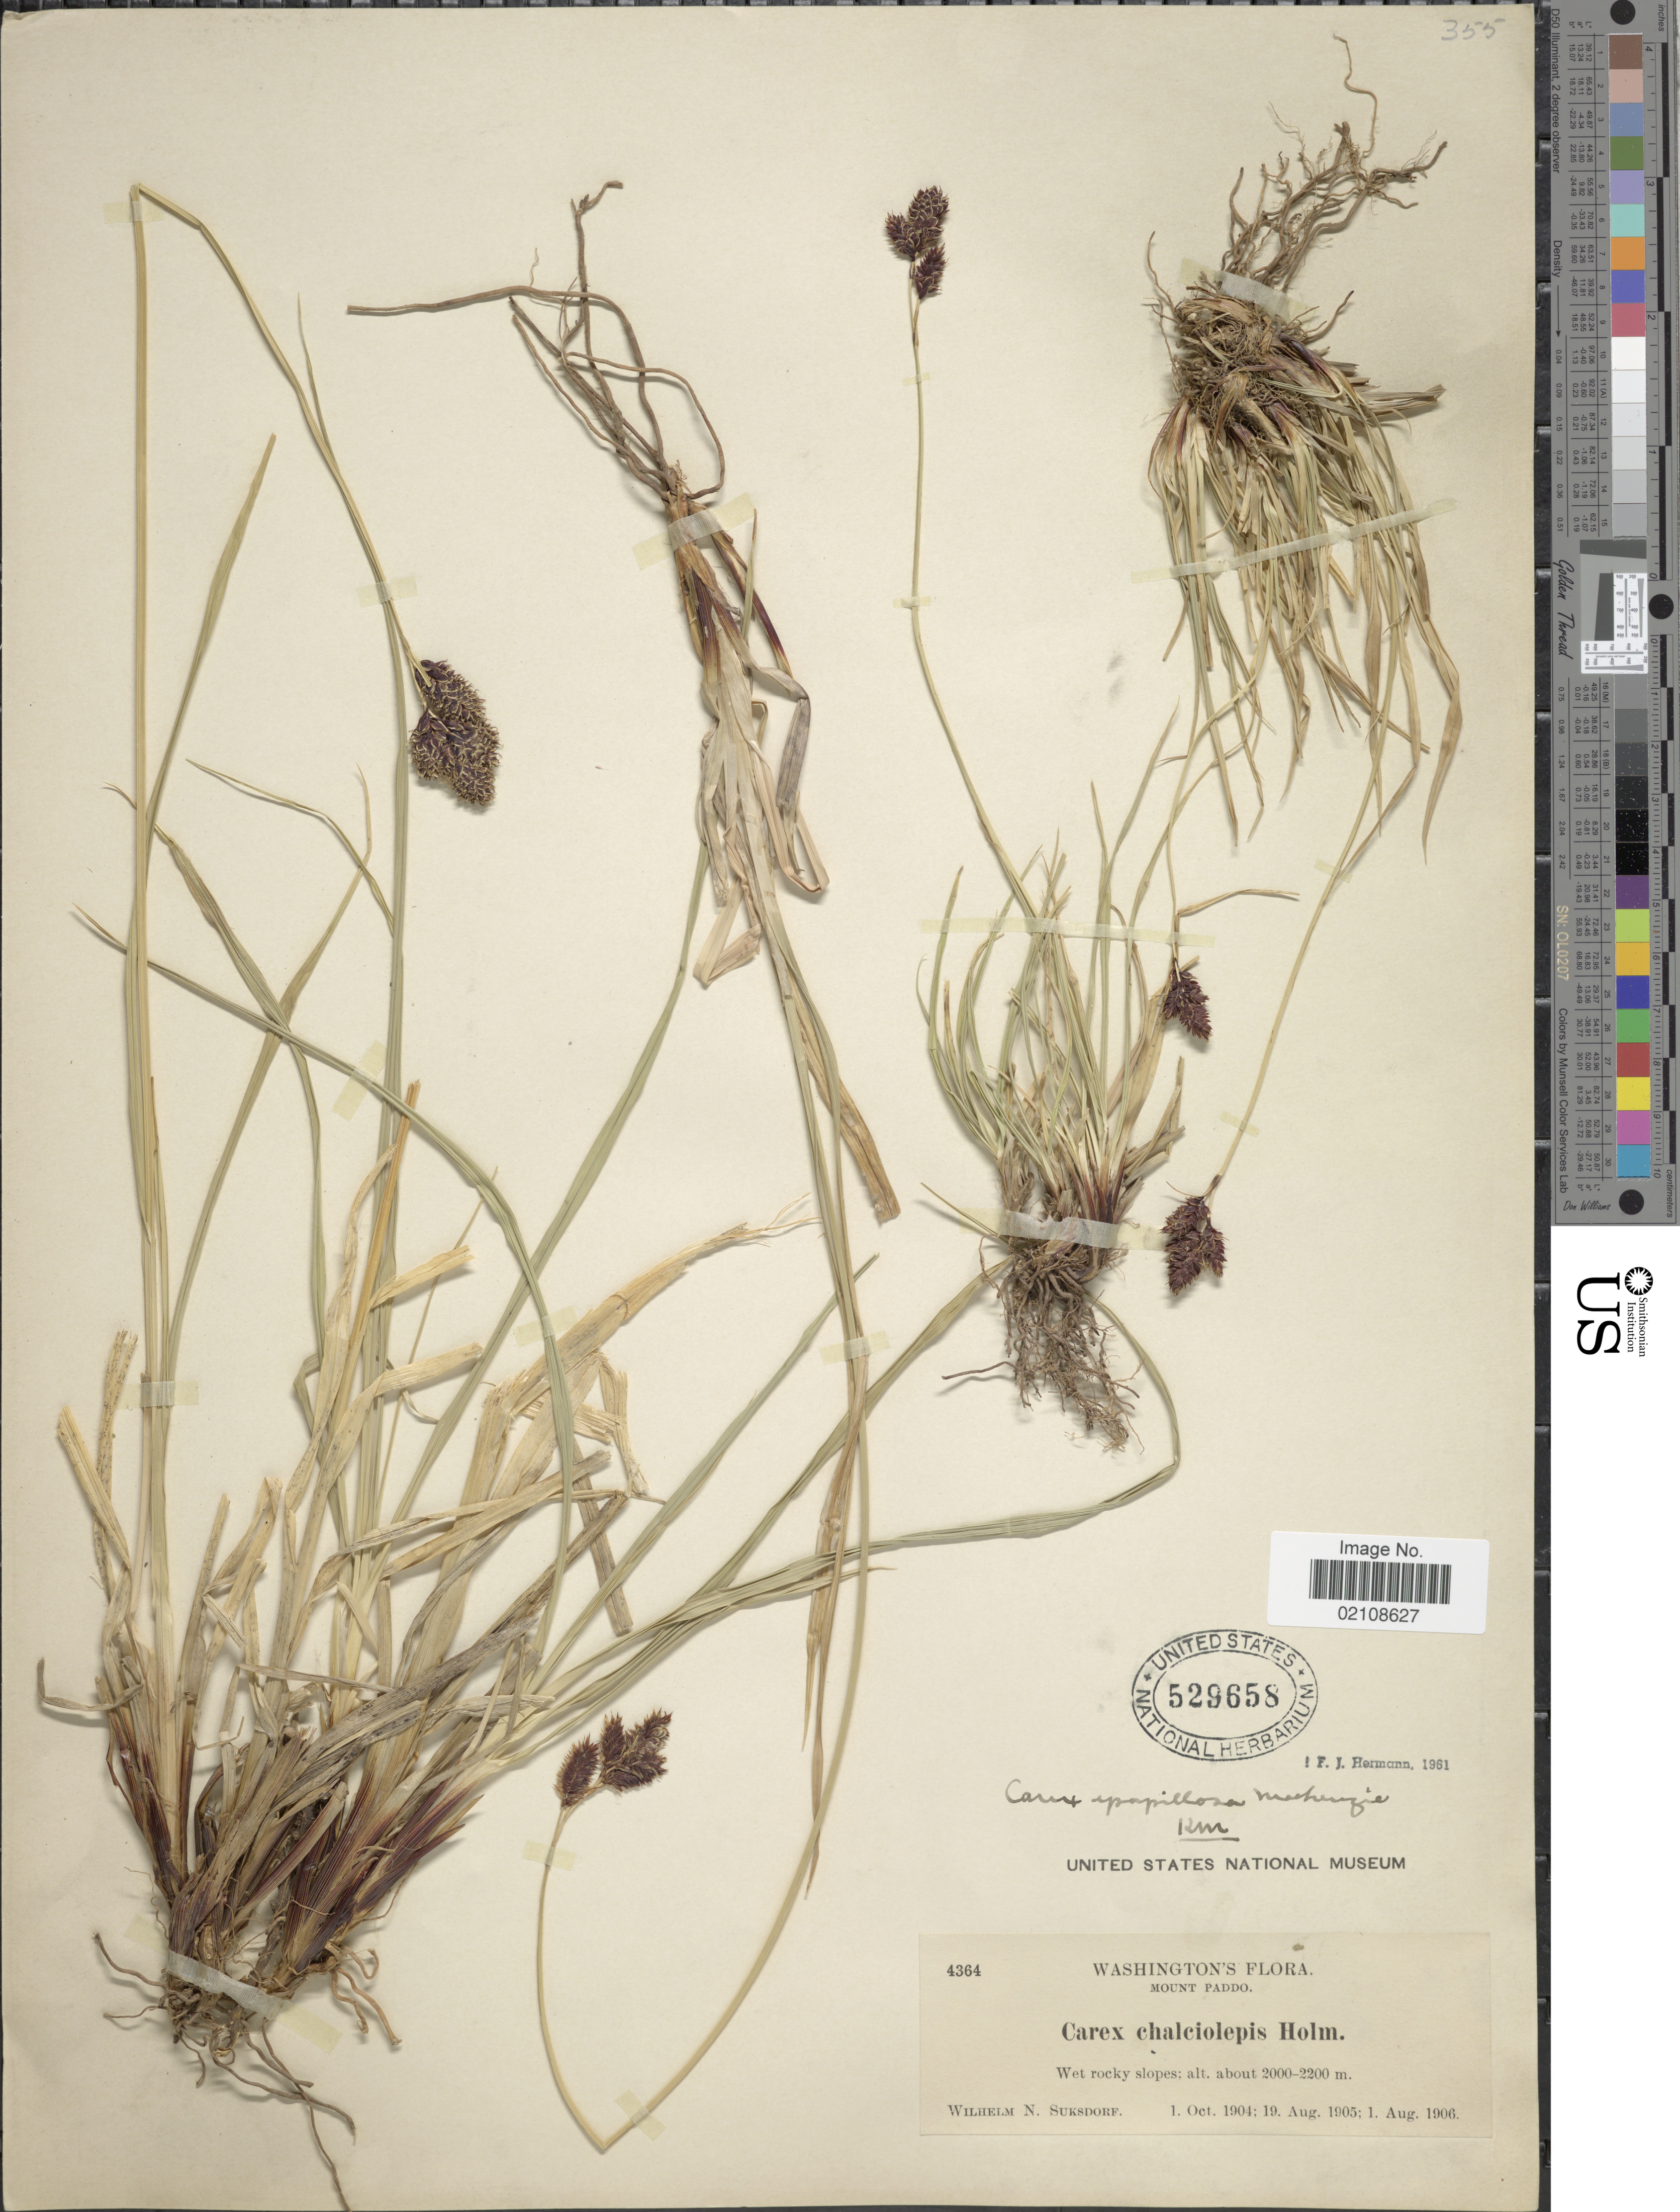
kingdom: Plantae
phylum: Tracheophyta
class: Liliopsida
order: Poales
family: Cyperaceae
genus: Carex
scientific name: Carex epapillosa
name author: Mack.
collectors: W. N. Suksdorf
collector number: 4364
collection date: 1904-10-01/1905-08-19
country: United States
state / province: Washington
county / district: Skamania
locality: Mount Paddo, wet rocky slopes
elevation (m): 2000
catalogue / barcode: US 529658